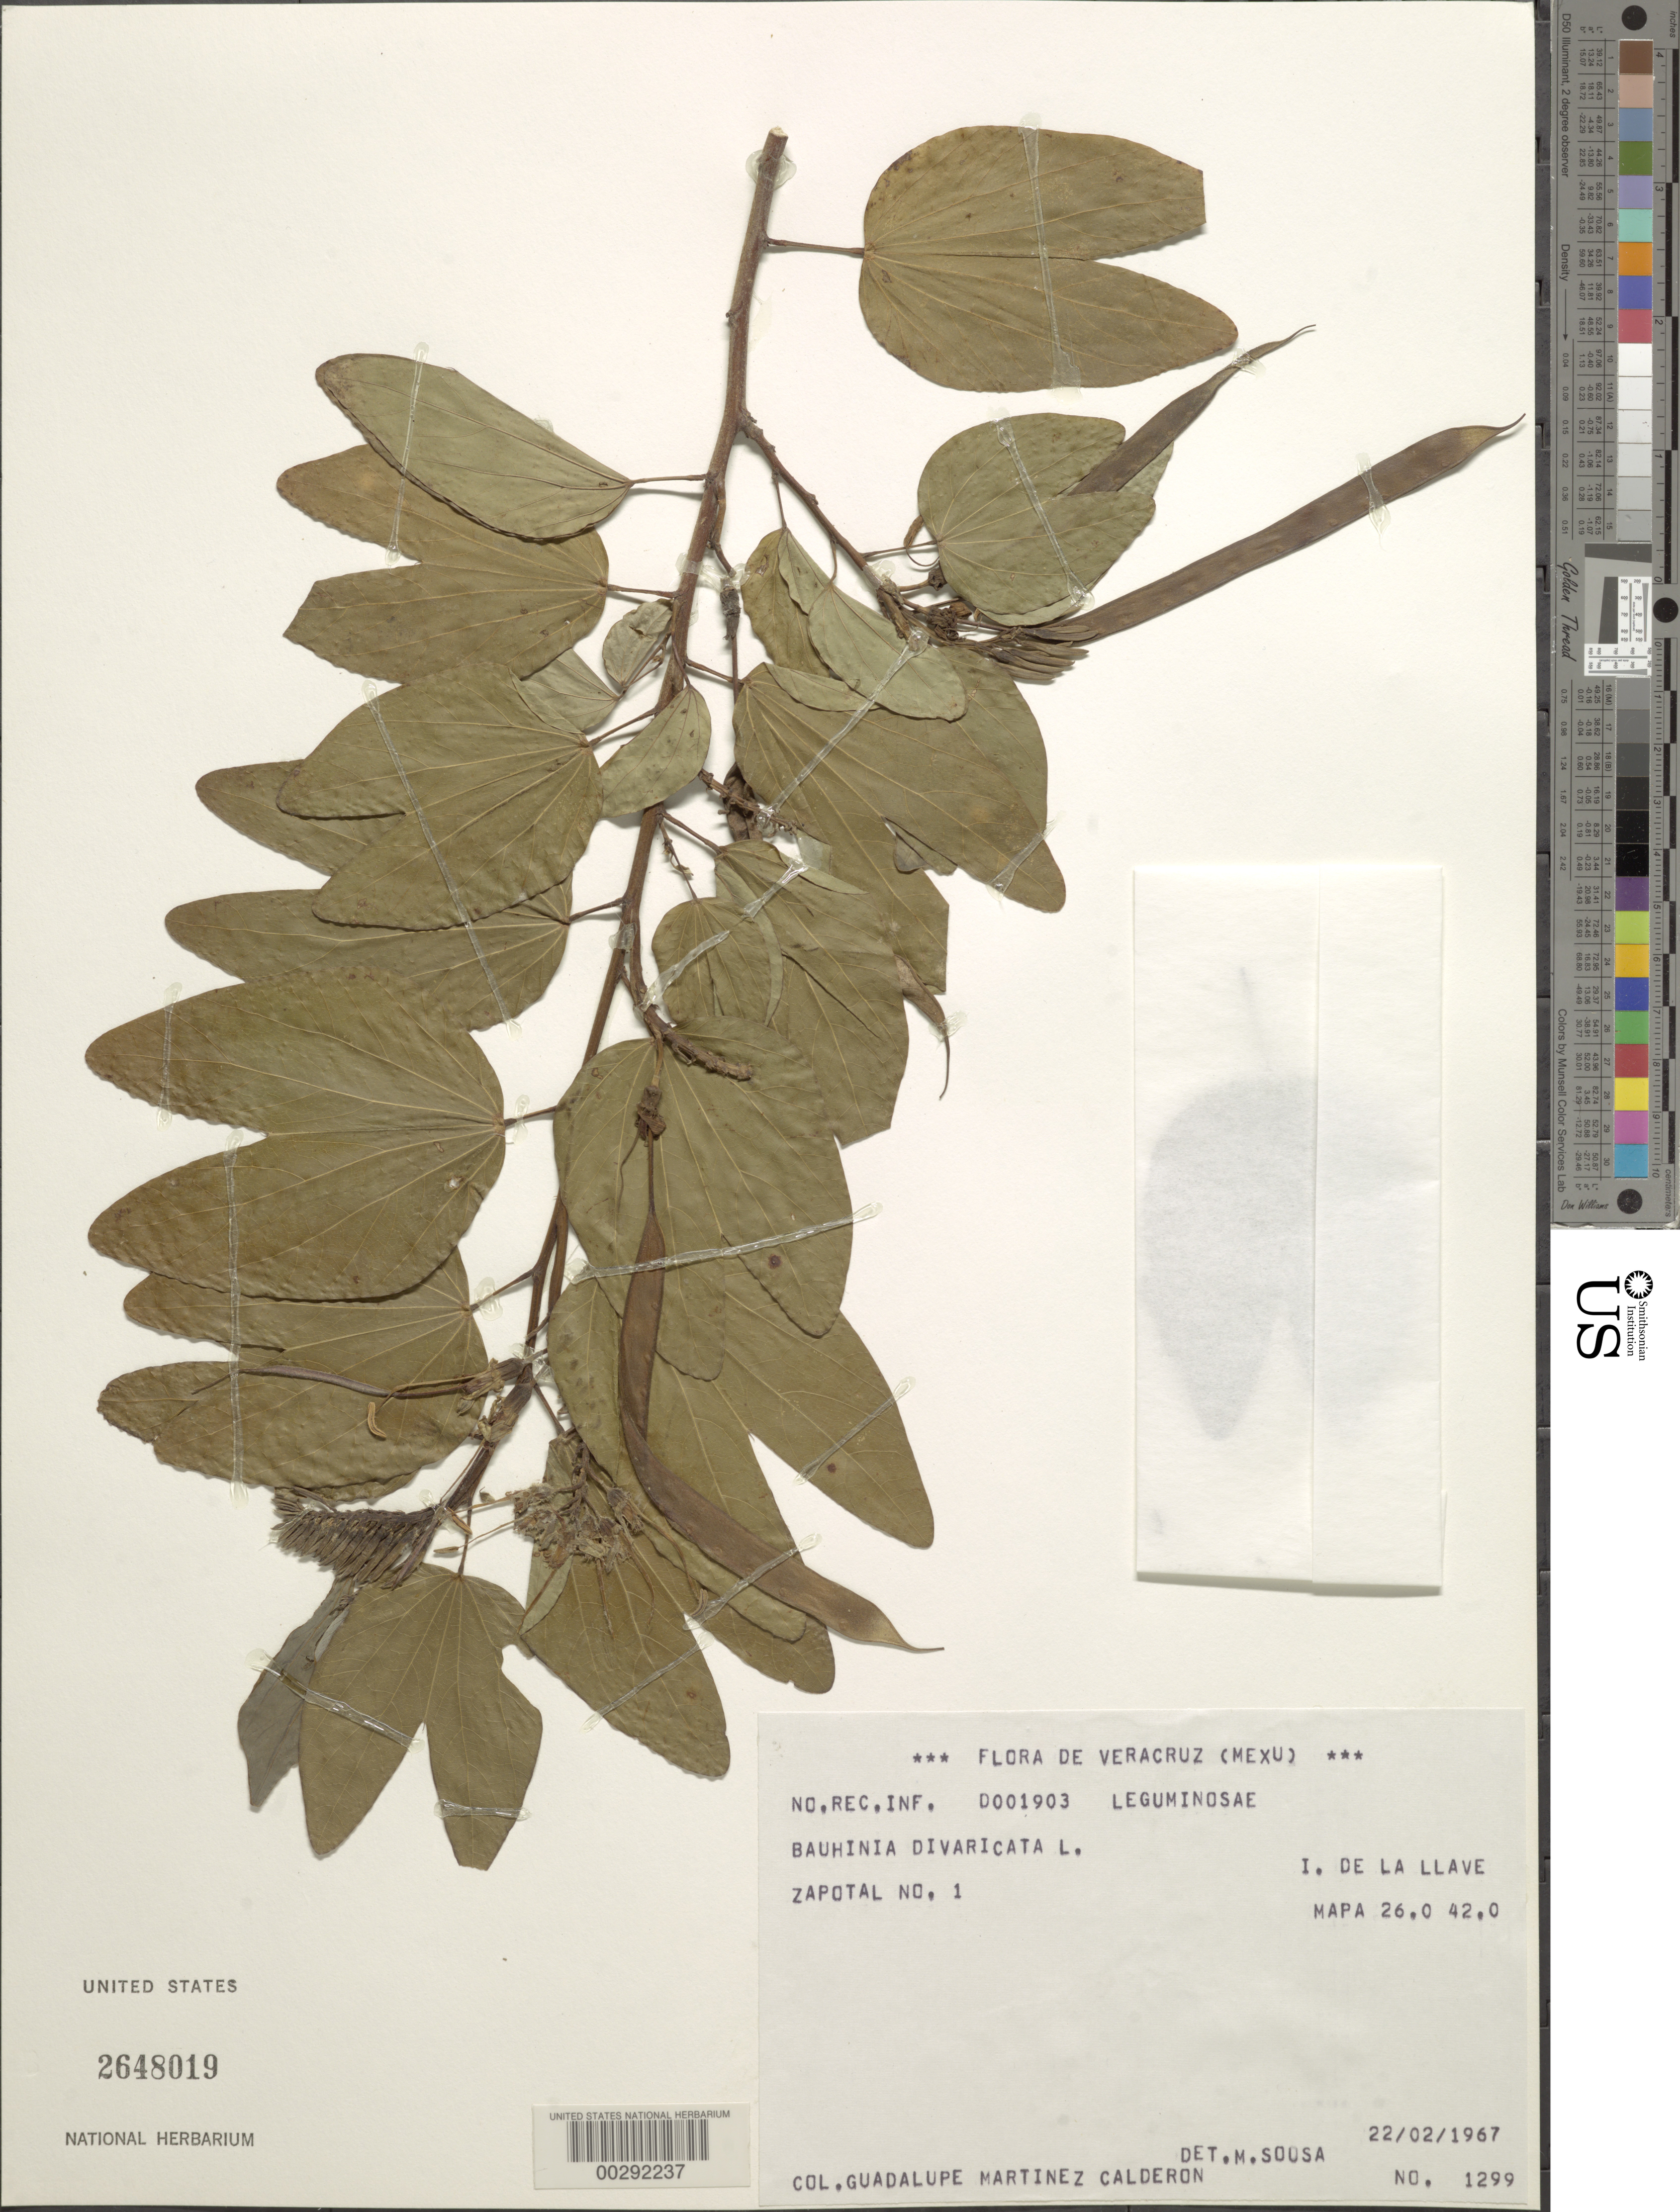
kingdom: Plantae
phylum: Tracheophyta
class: Magnoliopsida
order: Fabales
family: Fabaceae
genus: Bauhinia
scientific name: Bauhinia divaricata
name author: L.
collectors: G. Martínez Calderón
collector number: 1299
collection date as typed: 22 Feb 1967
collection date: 1967-02-22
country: Mexico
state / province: Veracruz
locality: Zapotal no. 1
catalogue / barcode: US 2648019